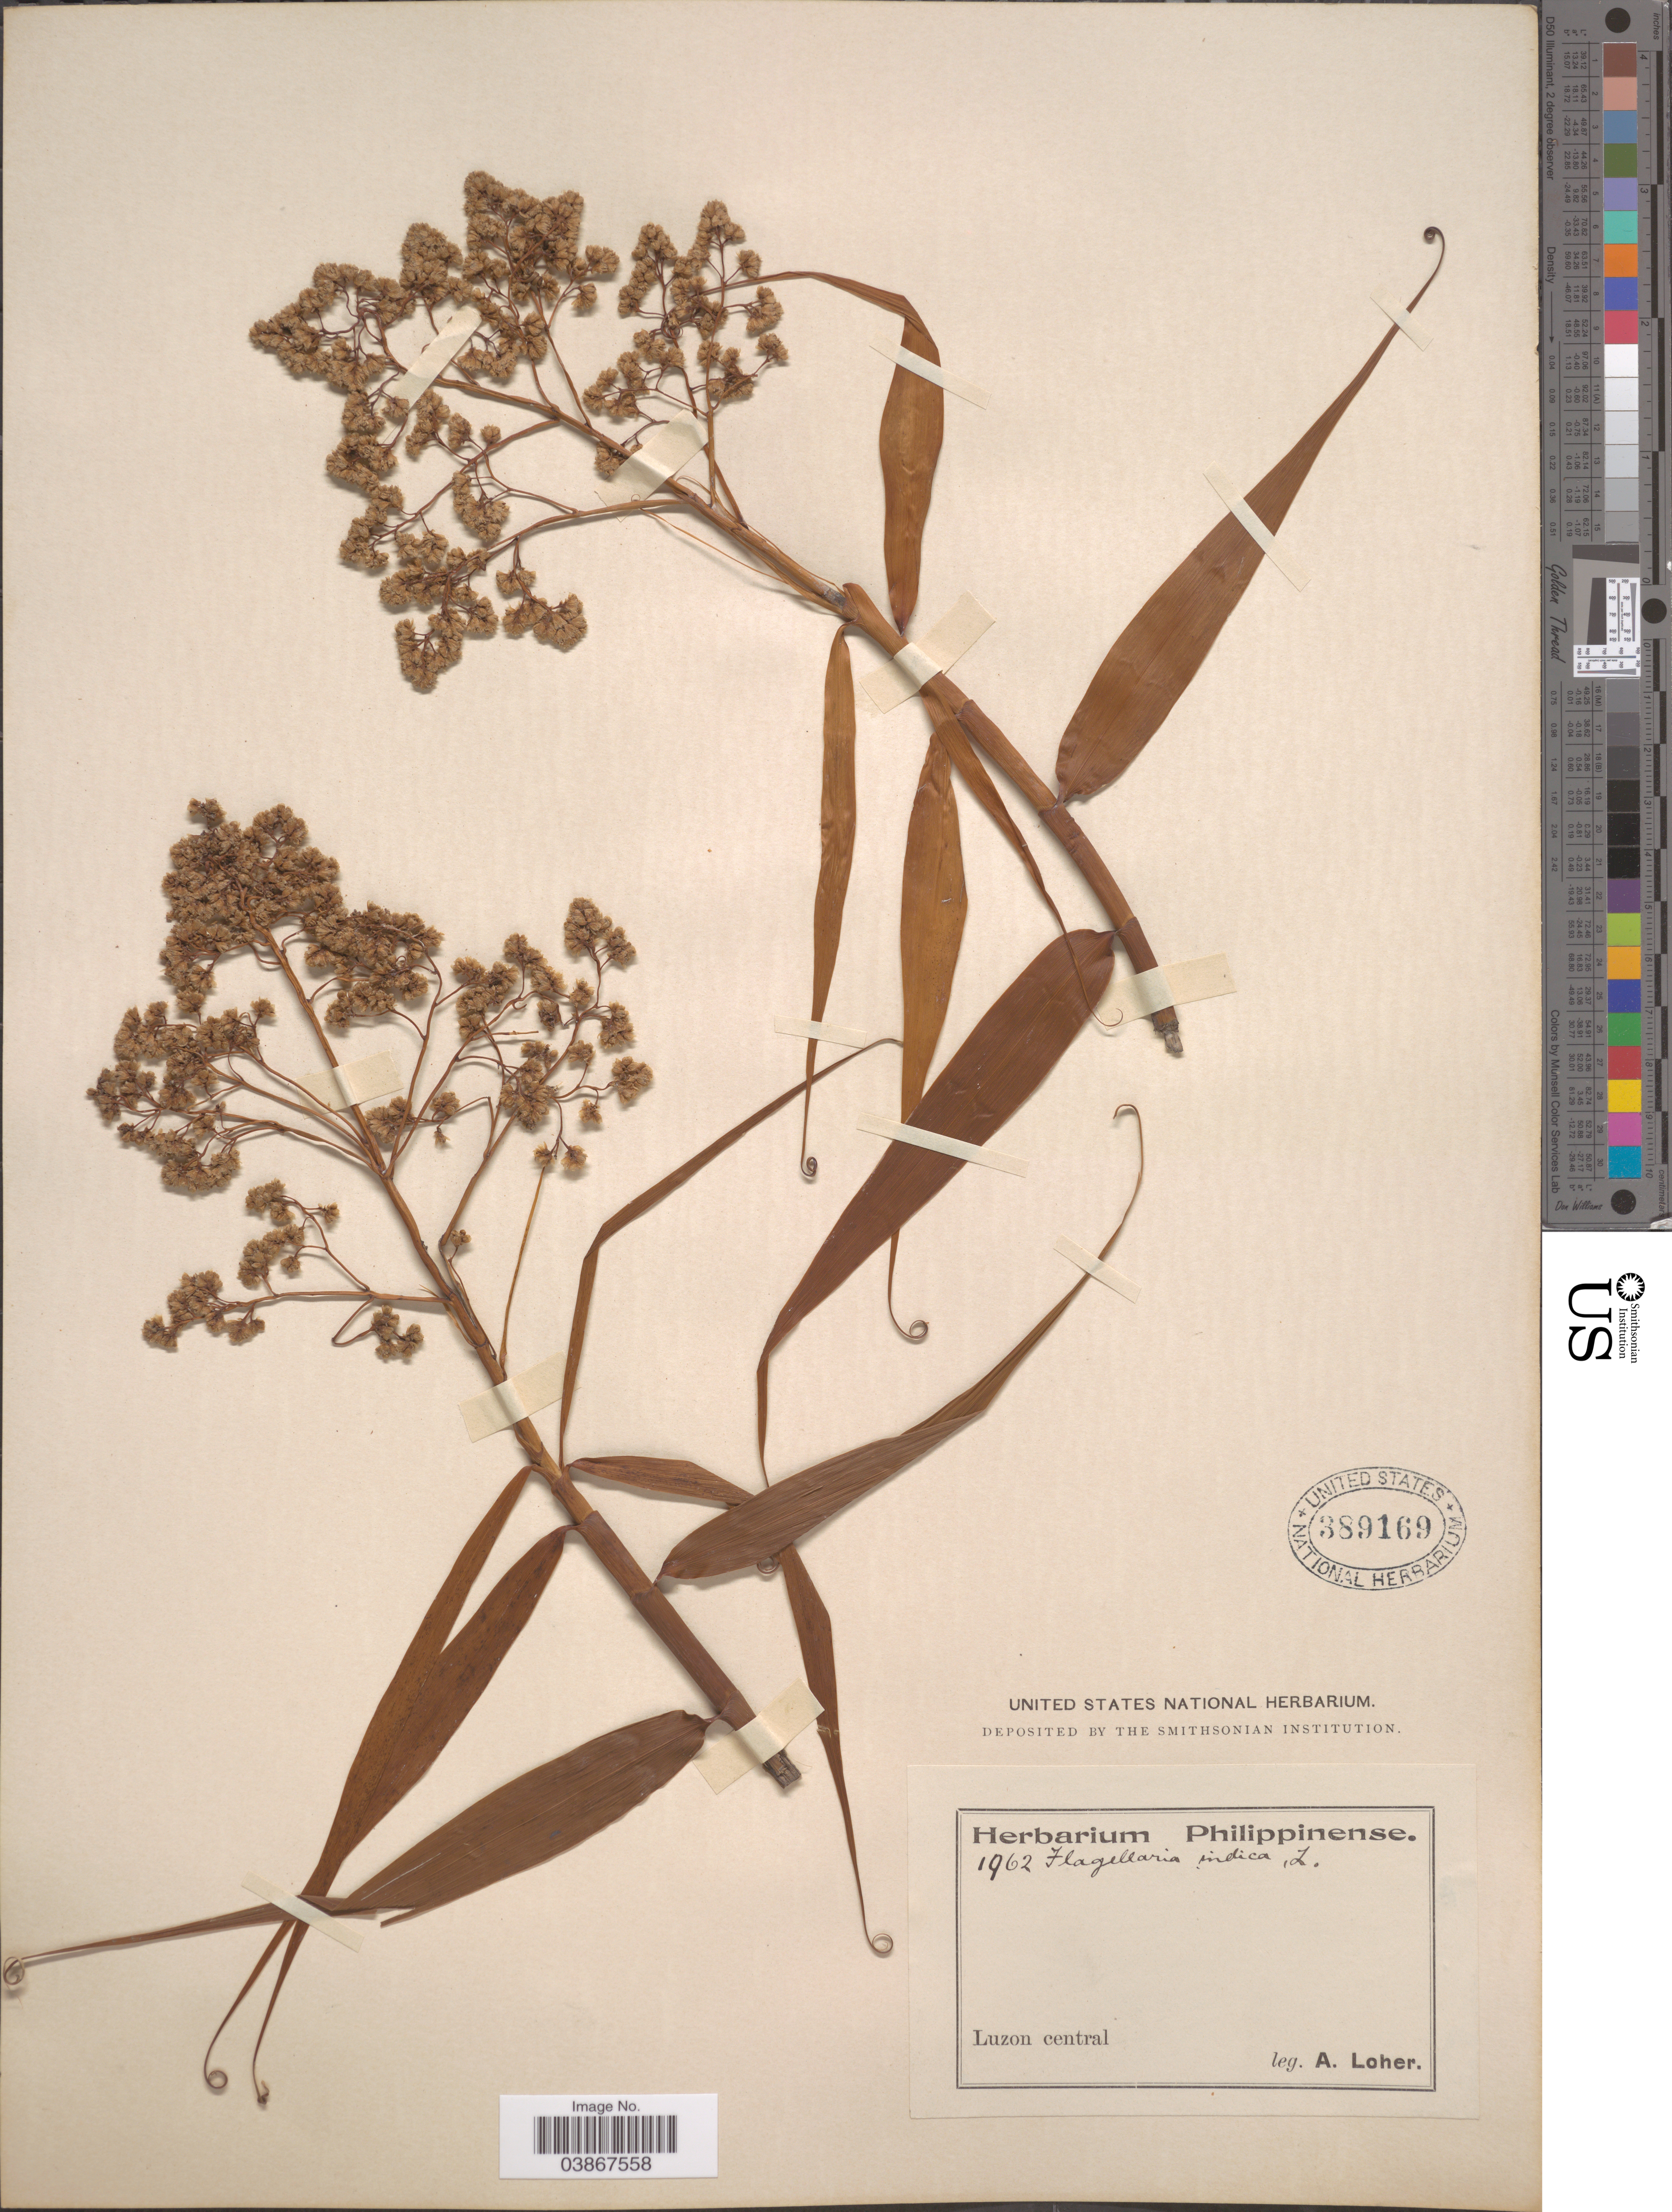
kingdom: Plantae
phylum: Tracheophyta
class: Liliopsida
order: Poales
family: Flagellariaceae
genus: Flagellaria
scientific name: Flagellaria indica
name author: L.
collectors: A. Loher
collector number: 1962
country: Philippines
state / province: Central Luzon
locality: Luzon Central.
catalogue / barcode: US 389169